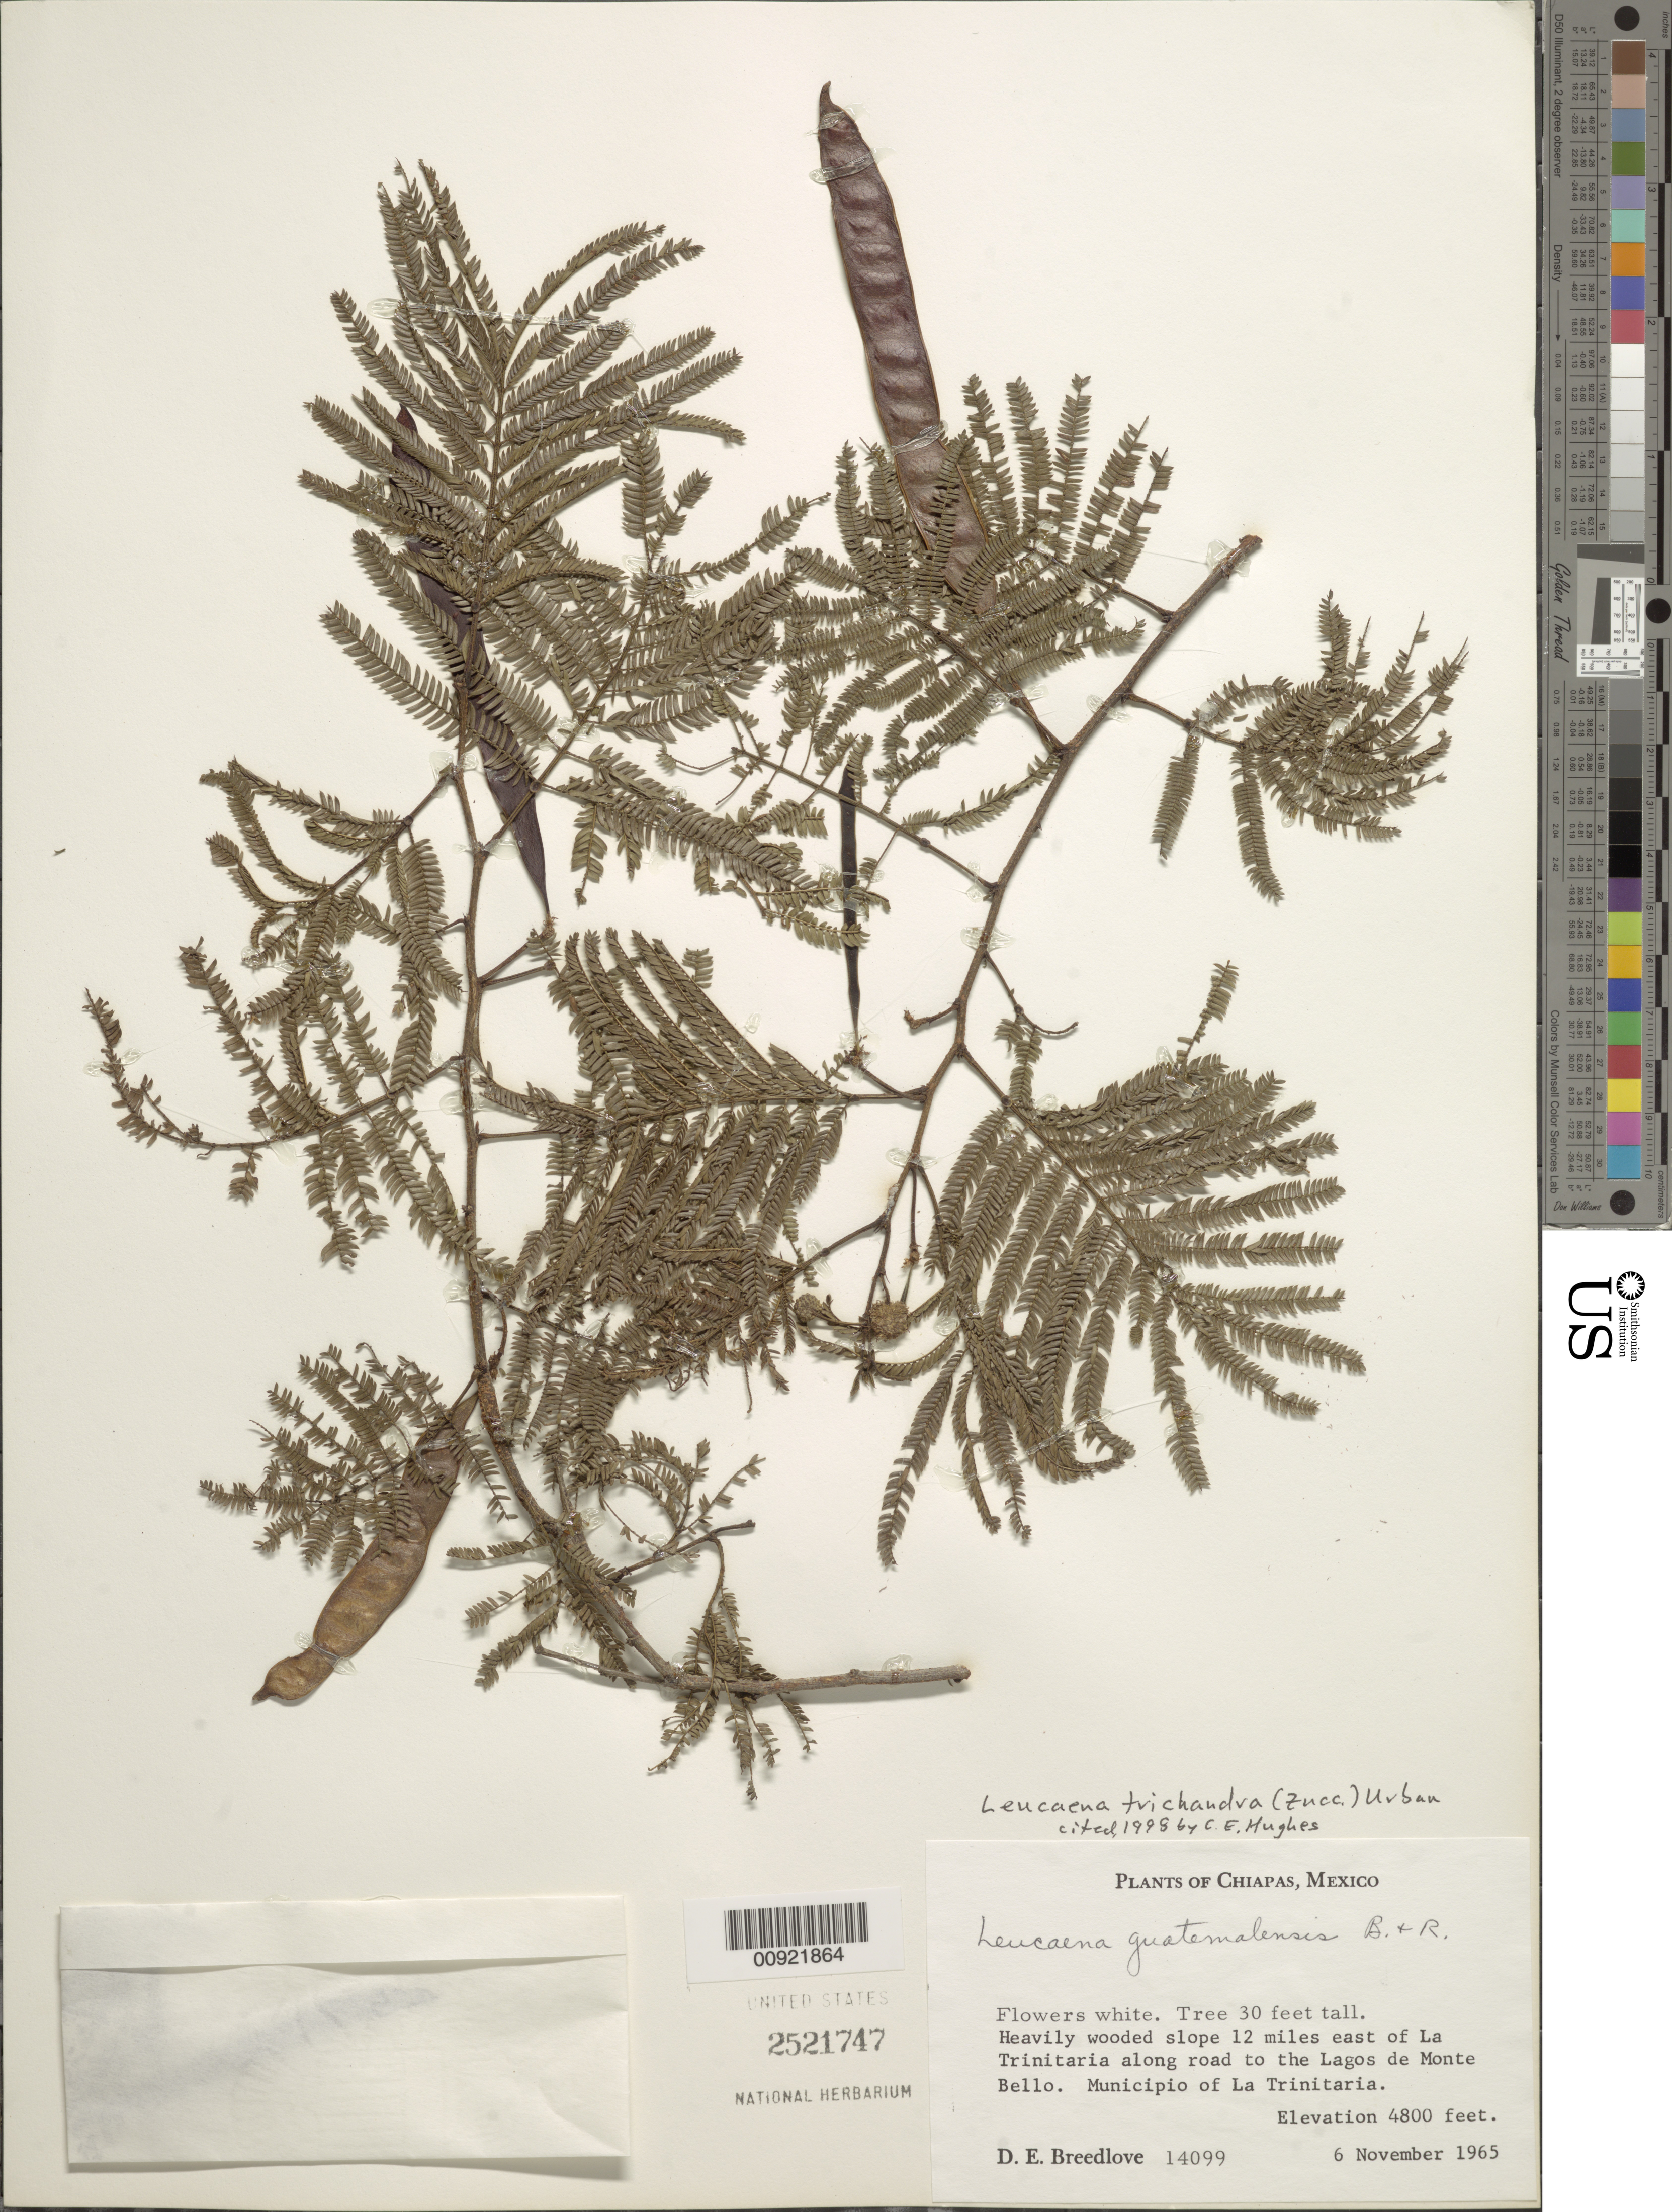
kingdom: Plantae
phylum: Tracheophyta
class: Magnoliopsida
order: Fabales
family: Fabaceae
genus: Leucaena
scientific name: Leucaena trichandra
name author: (Zucc.) Urb.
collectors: D. E. Breedlove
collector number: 14099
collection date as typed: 06 Nov 1965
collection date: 1965-11-06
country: Mexico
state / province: Chiapas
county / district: Trinitaria, La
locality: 12 miles east of La Trinitaria along road to the Lagos de Monte Bello. Municipio of La Trinitaria, Chiapas.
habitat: Heavily wooded slope.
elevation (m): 1463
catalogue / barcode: US 2521747